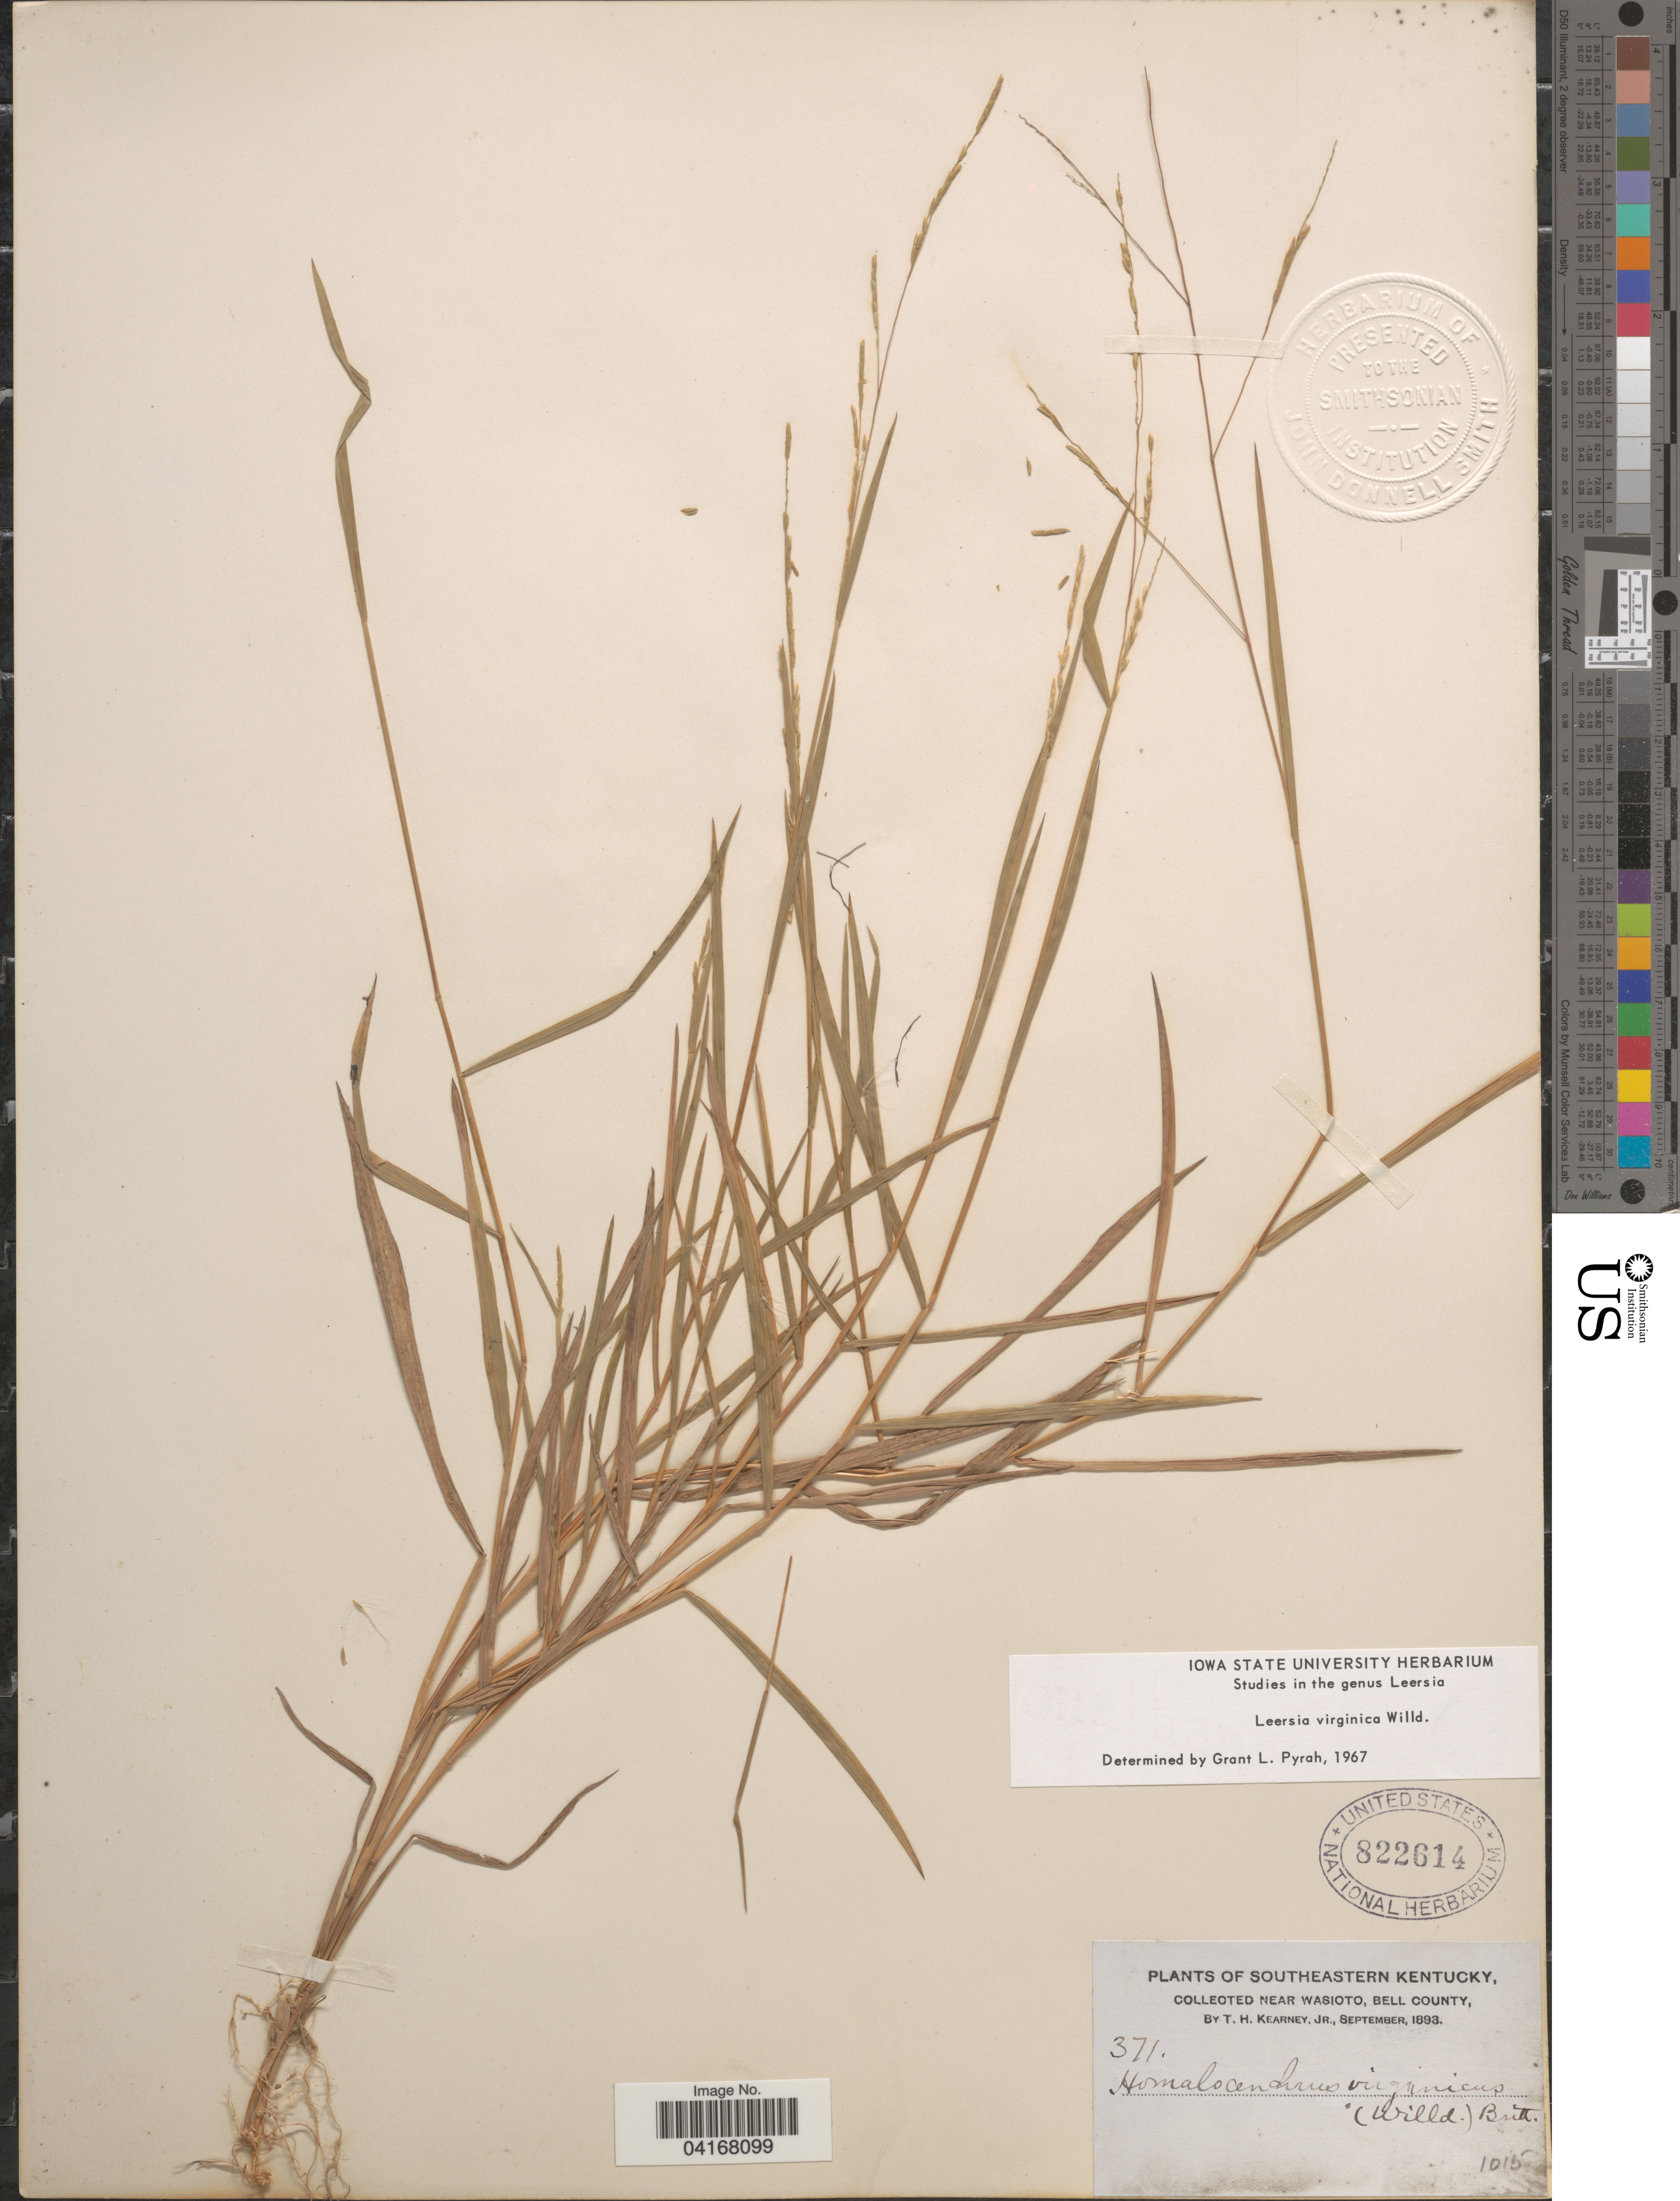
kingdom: Plantae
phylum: Tracheophyta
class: Liliopsida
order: Poales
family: Poaceae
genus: Leersia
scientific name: Leersia virginica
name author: Willd.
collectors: T. H. Kearney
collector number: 371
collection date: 1893-09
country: United States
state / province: Kentucky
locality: Southeastern Kentucky, near Wasioto, Bell County.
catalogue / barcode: US 822614